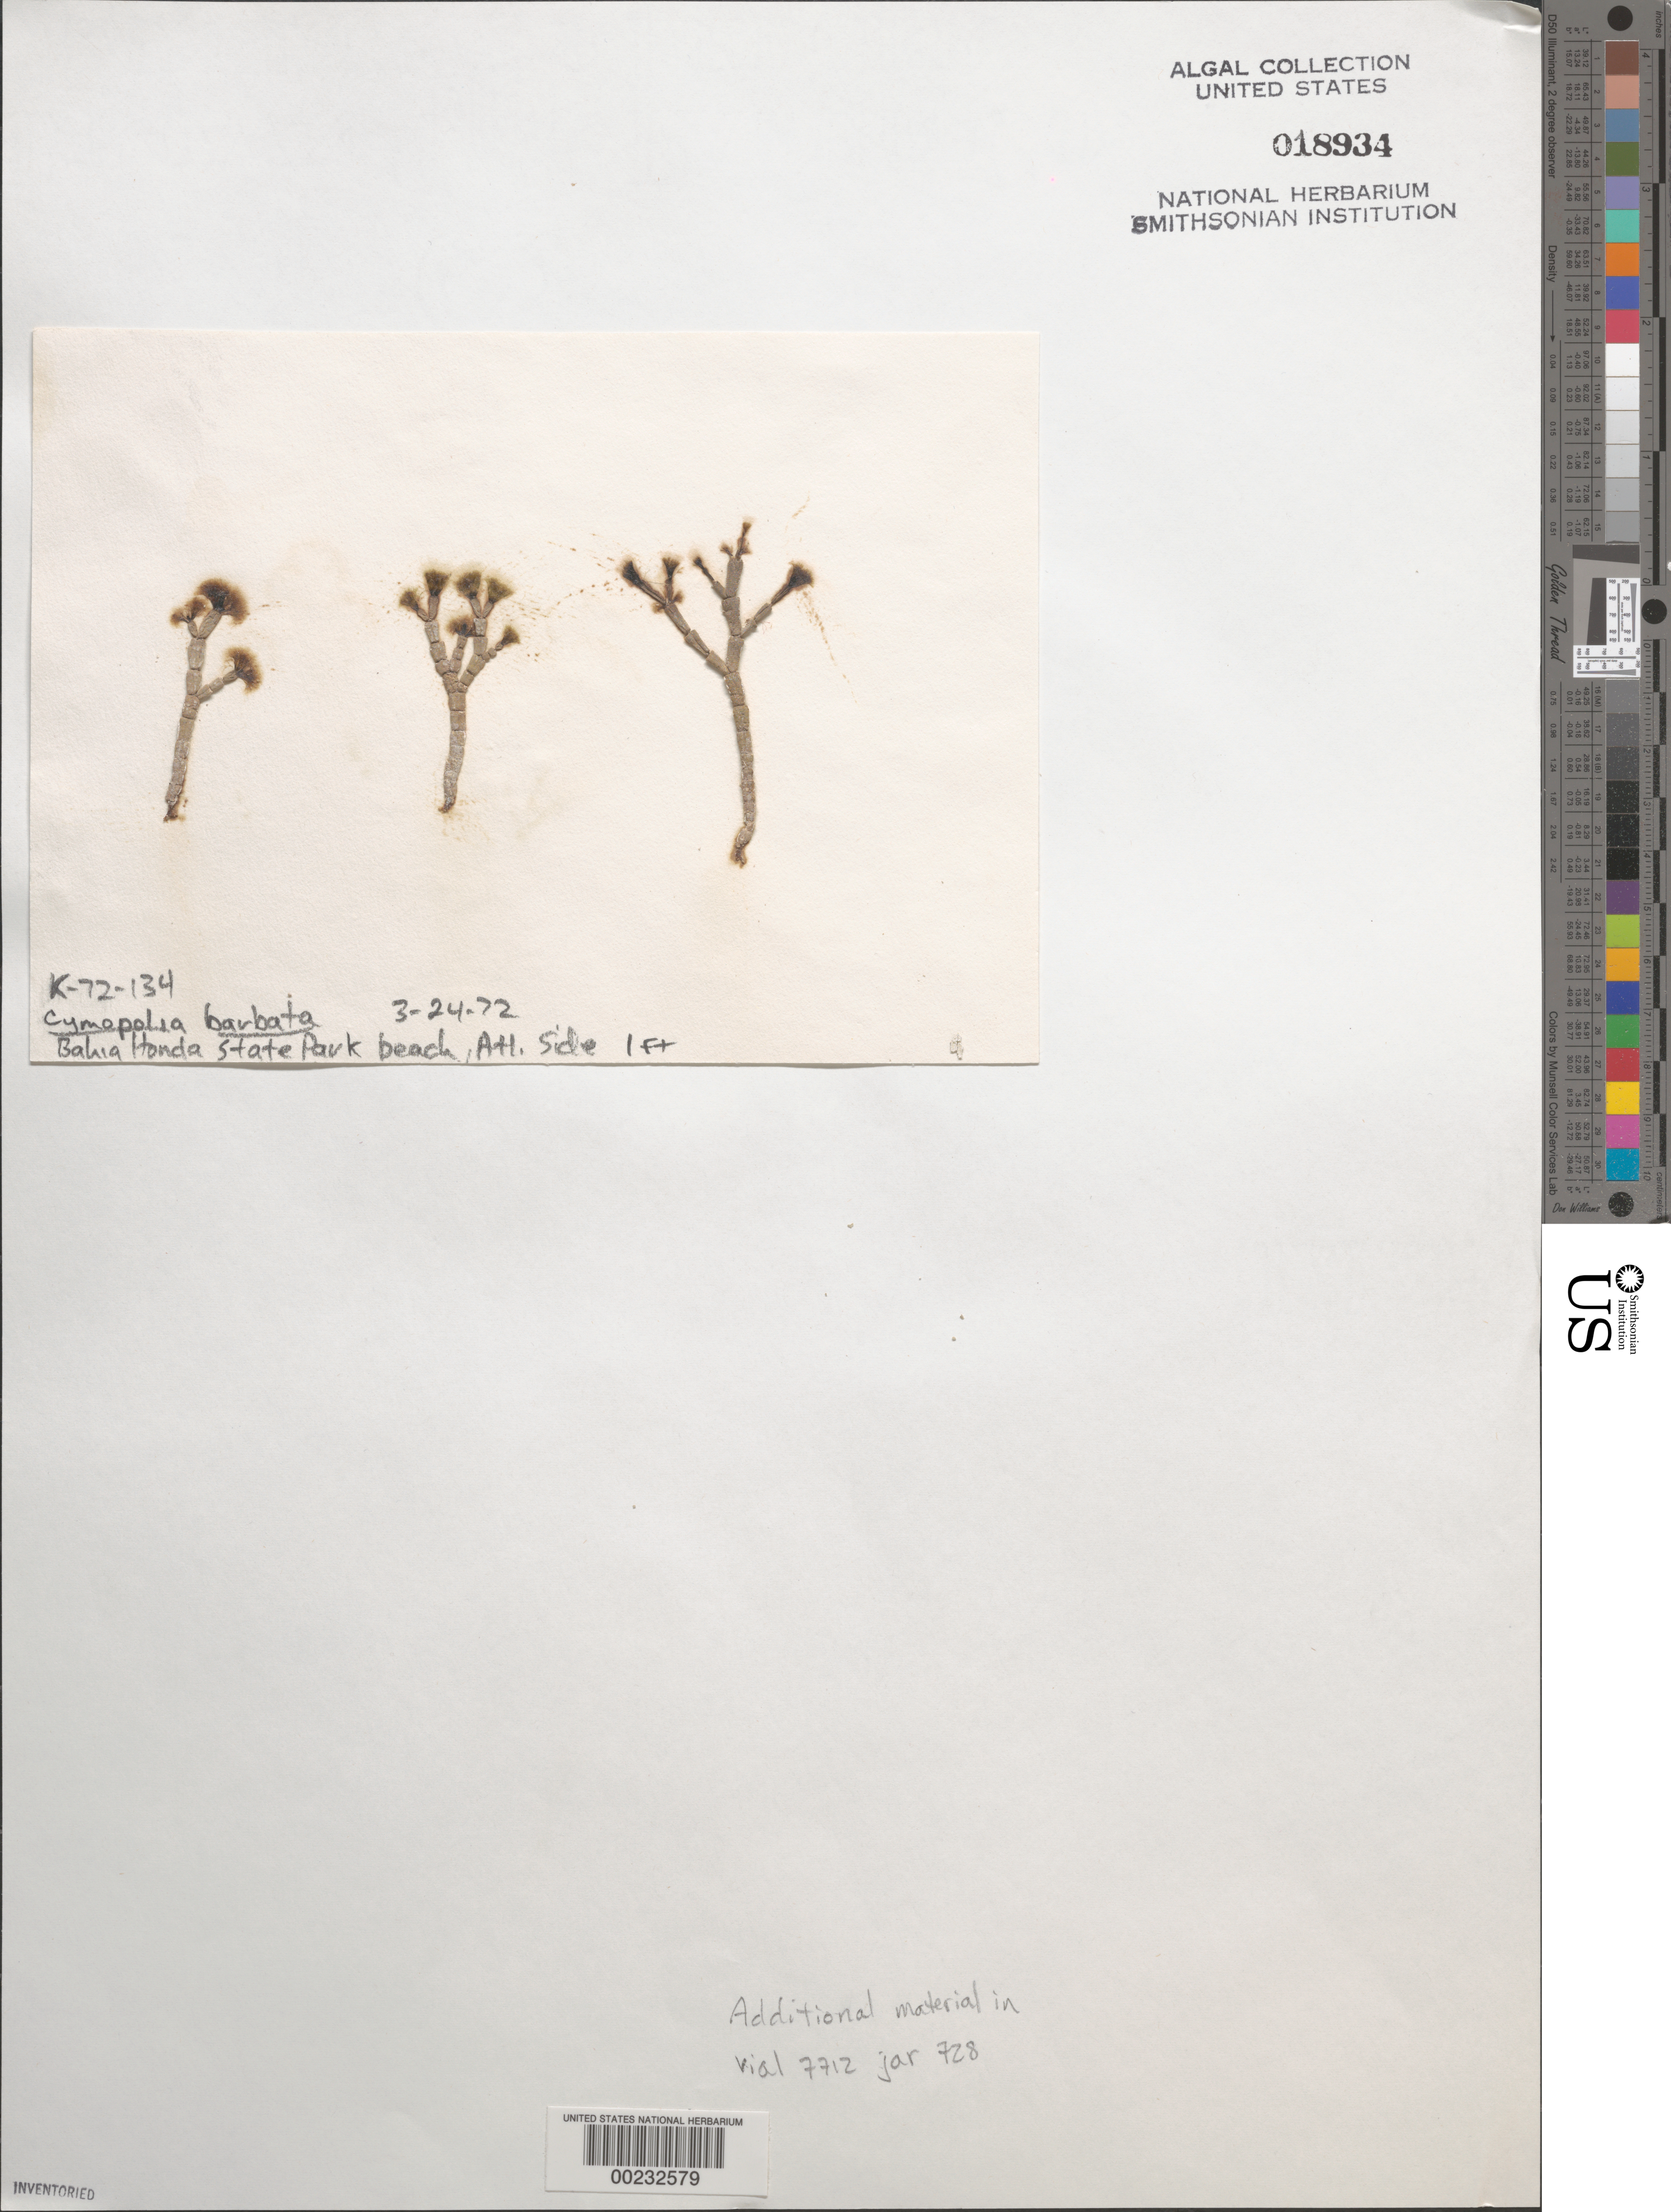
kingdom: Plantae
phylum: Chlorophyta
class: Ulvophyceae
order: Dasycladales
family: Dasycladaceae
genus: Cymopolia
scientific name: Cymopolia barbata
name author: (L.) J.V.Lamouroux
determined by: Turner, J.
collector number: K-72-134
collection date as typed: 24 Mar 1972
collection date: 1972-03-24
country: United States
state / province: Florida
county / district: Monroe County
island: Bahia Honda Key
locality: Bahia Honda State Park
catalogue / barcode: US 18934